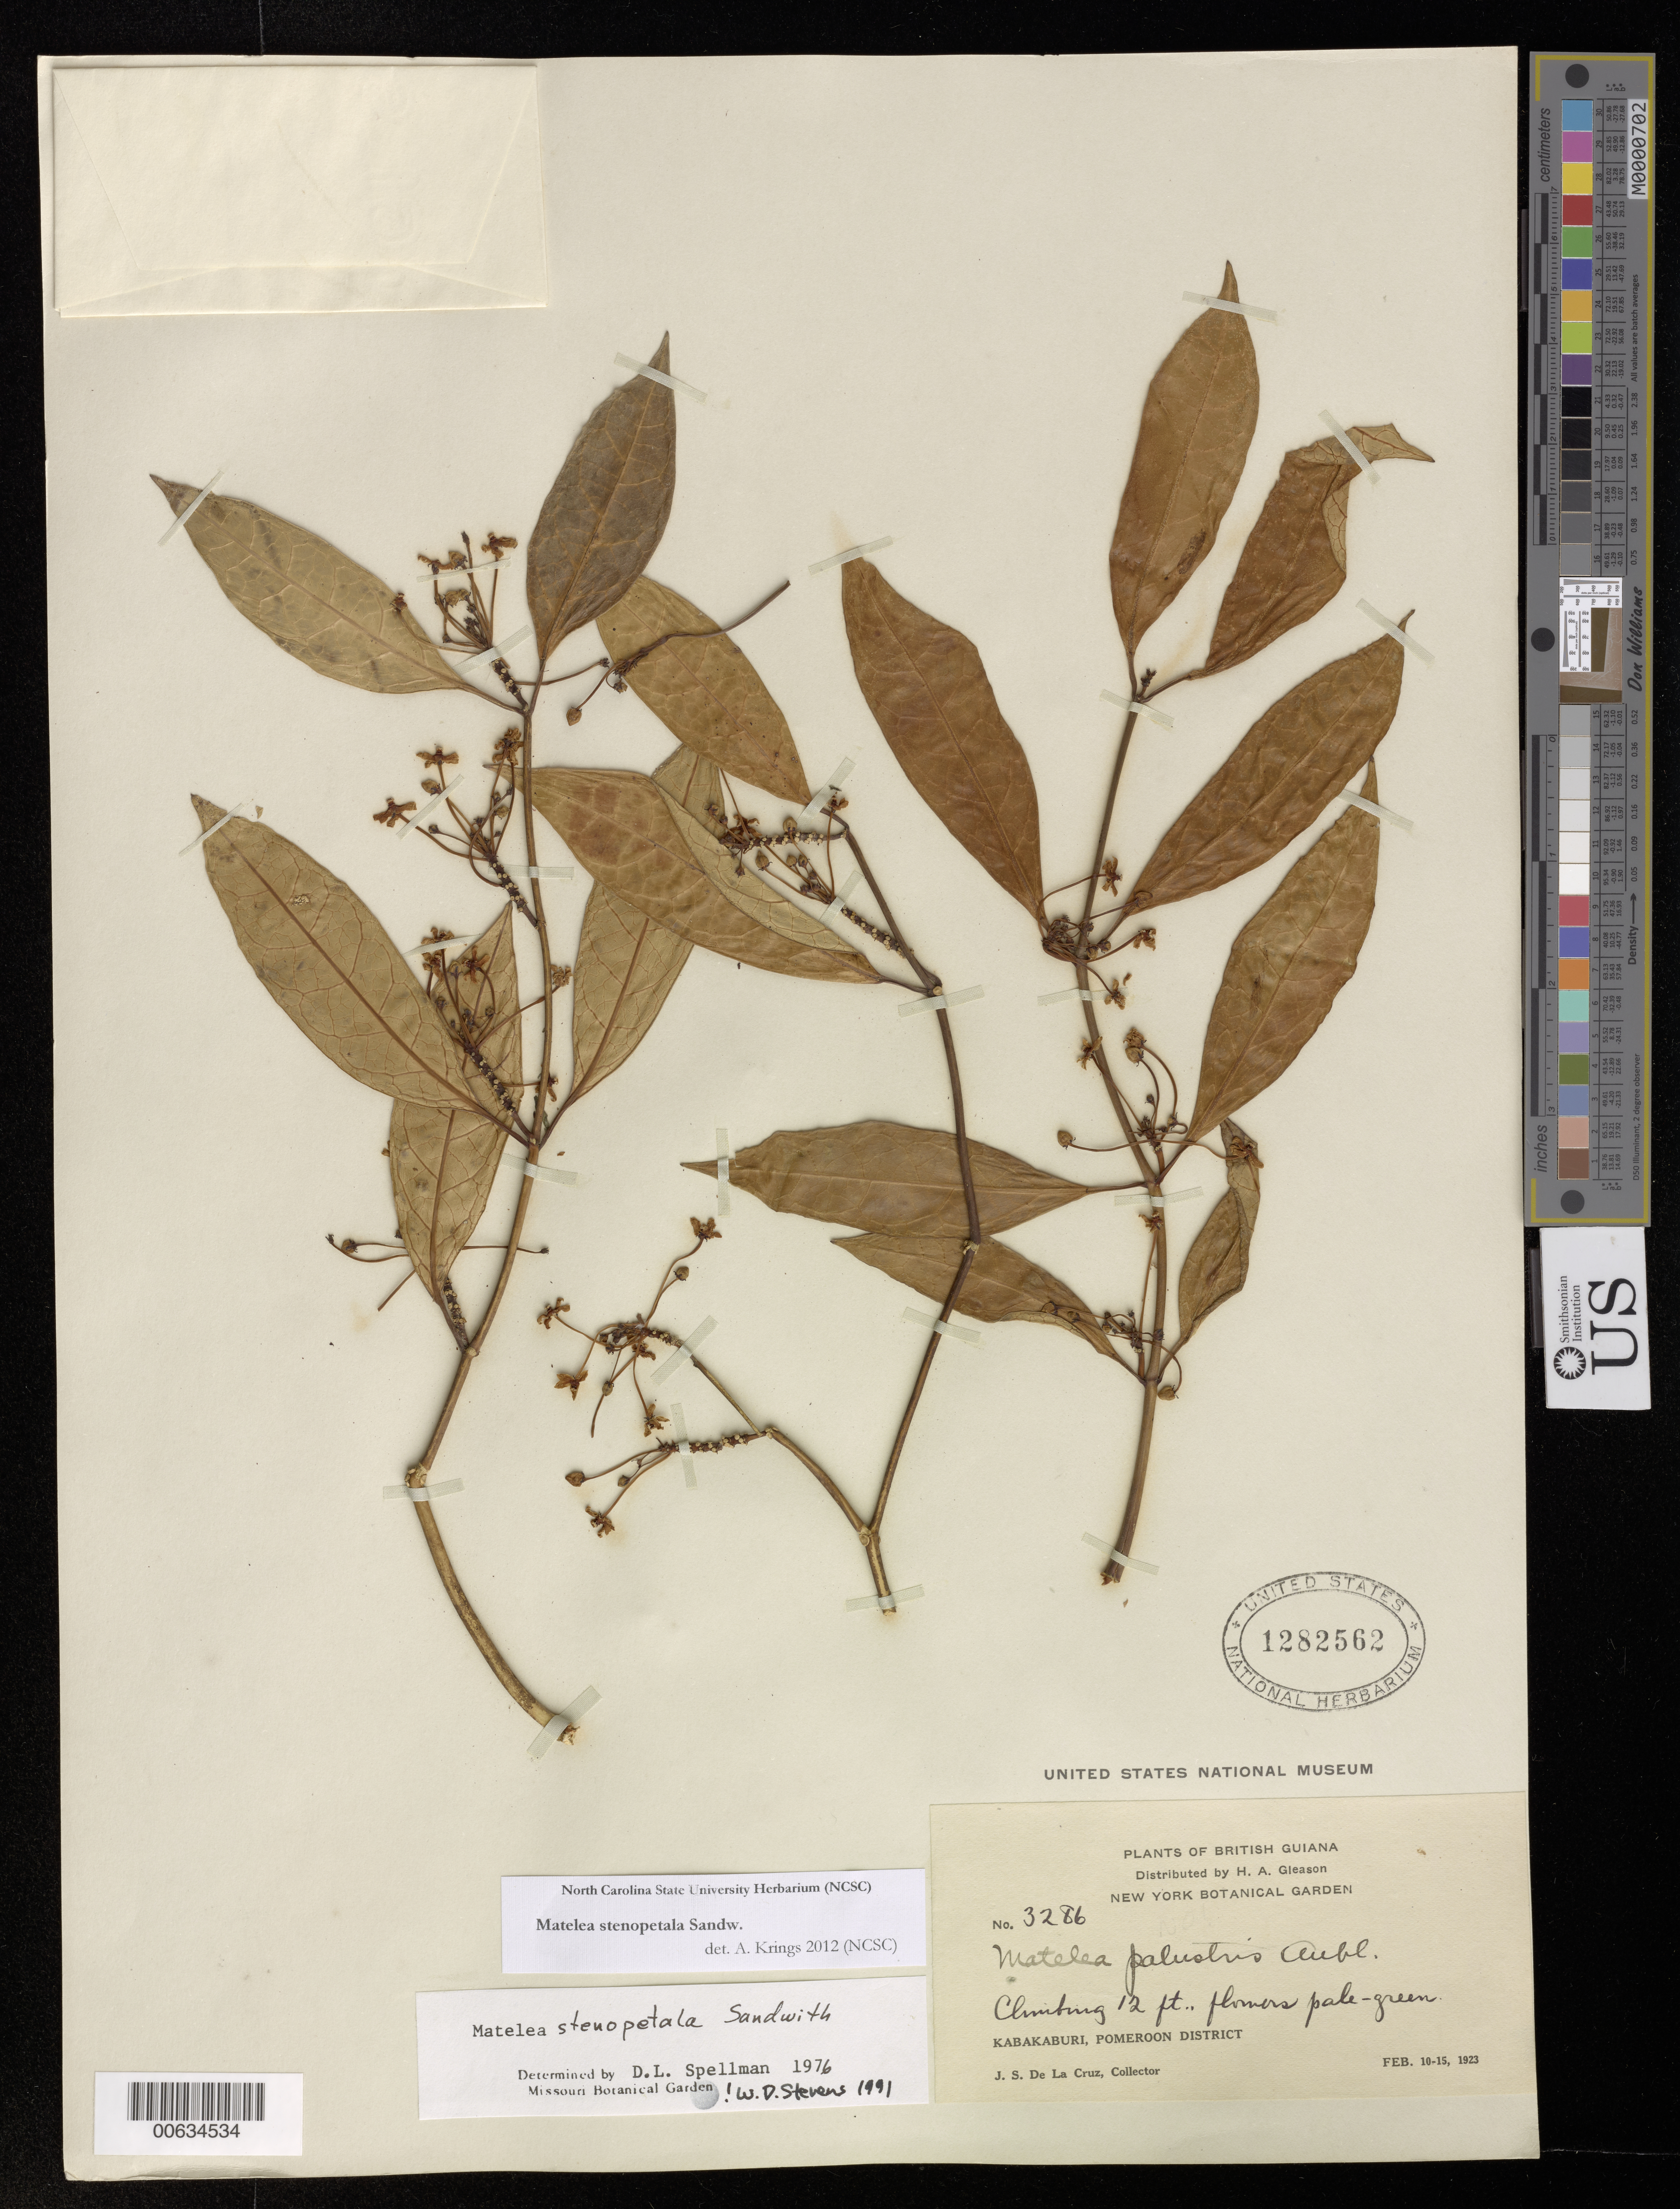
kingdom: Plantae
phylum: Tracheophyta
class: Magnoliopsida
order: Gentianales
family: Apocynaceae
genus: Matelea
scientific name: Matelea stenopetala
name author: Sandwith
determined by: Stevens, W. Douglas, Missouri Botanical Garden (MO)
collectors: J. S. de la Cruz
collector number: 3286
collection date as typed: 10-Feb-23 to 15-Feb-23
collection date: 1923-02-10/1923-02-15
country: Guyana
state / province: Pomeroon-Supenaam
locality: Kabakaburi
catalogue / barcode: US 1282562